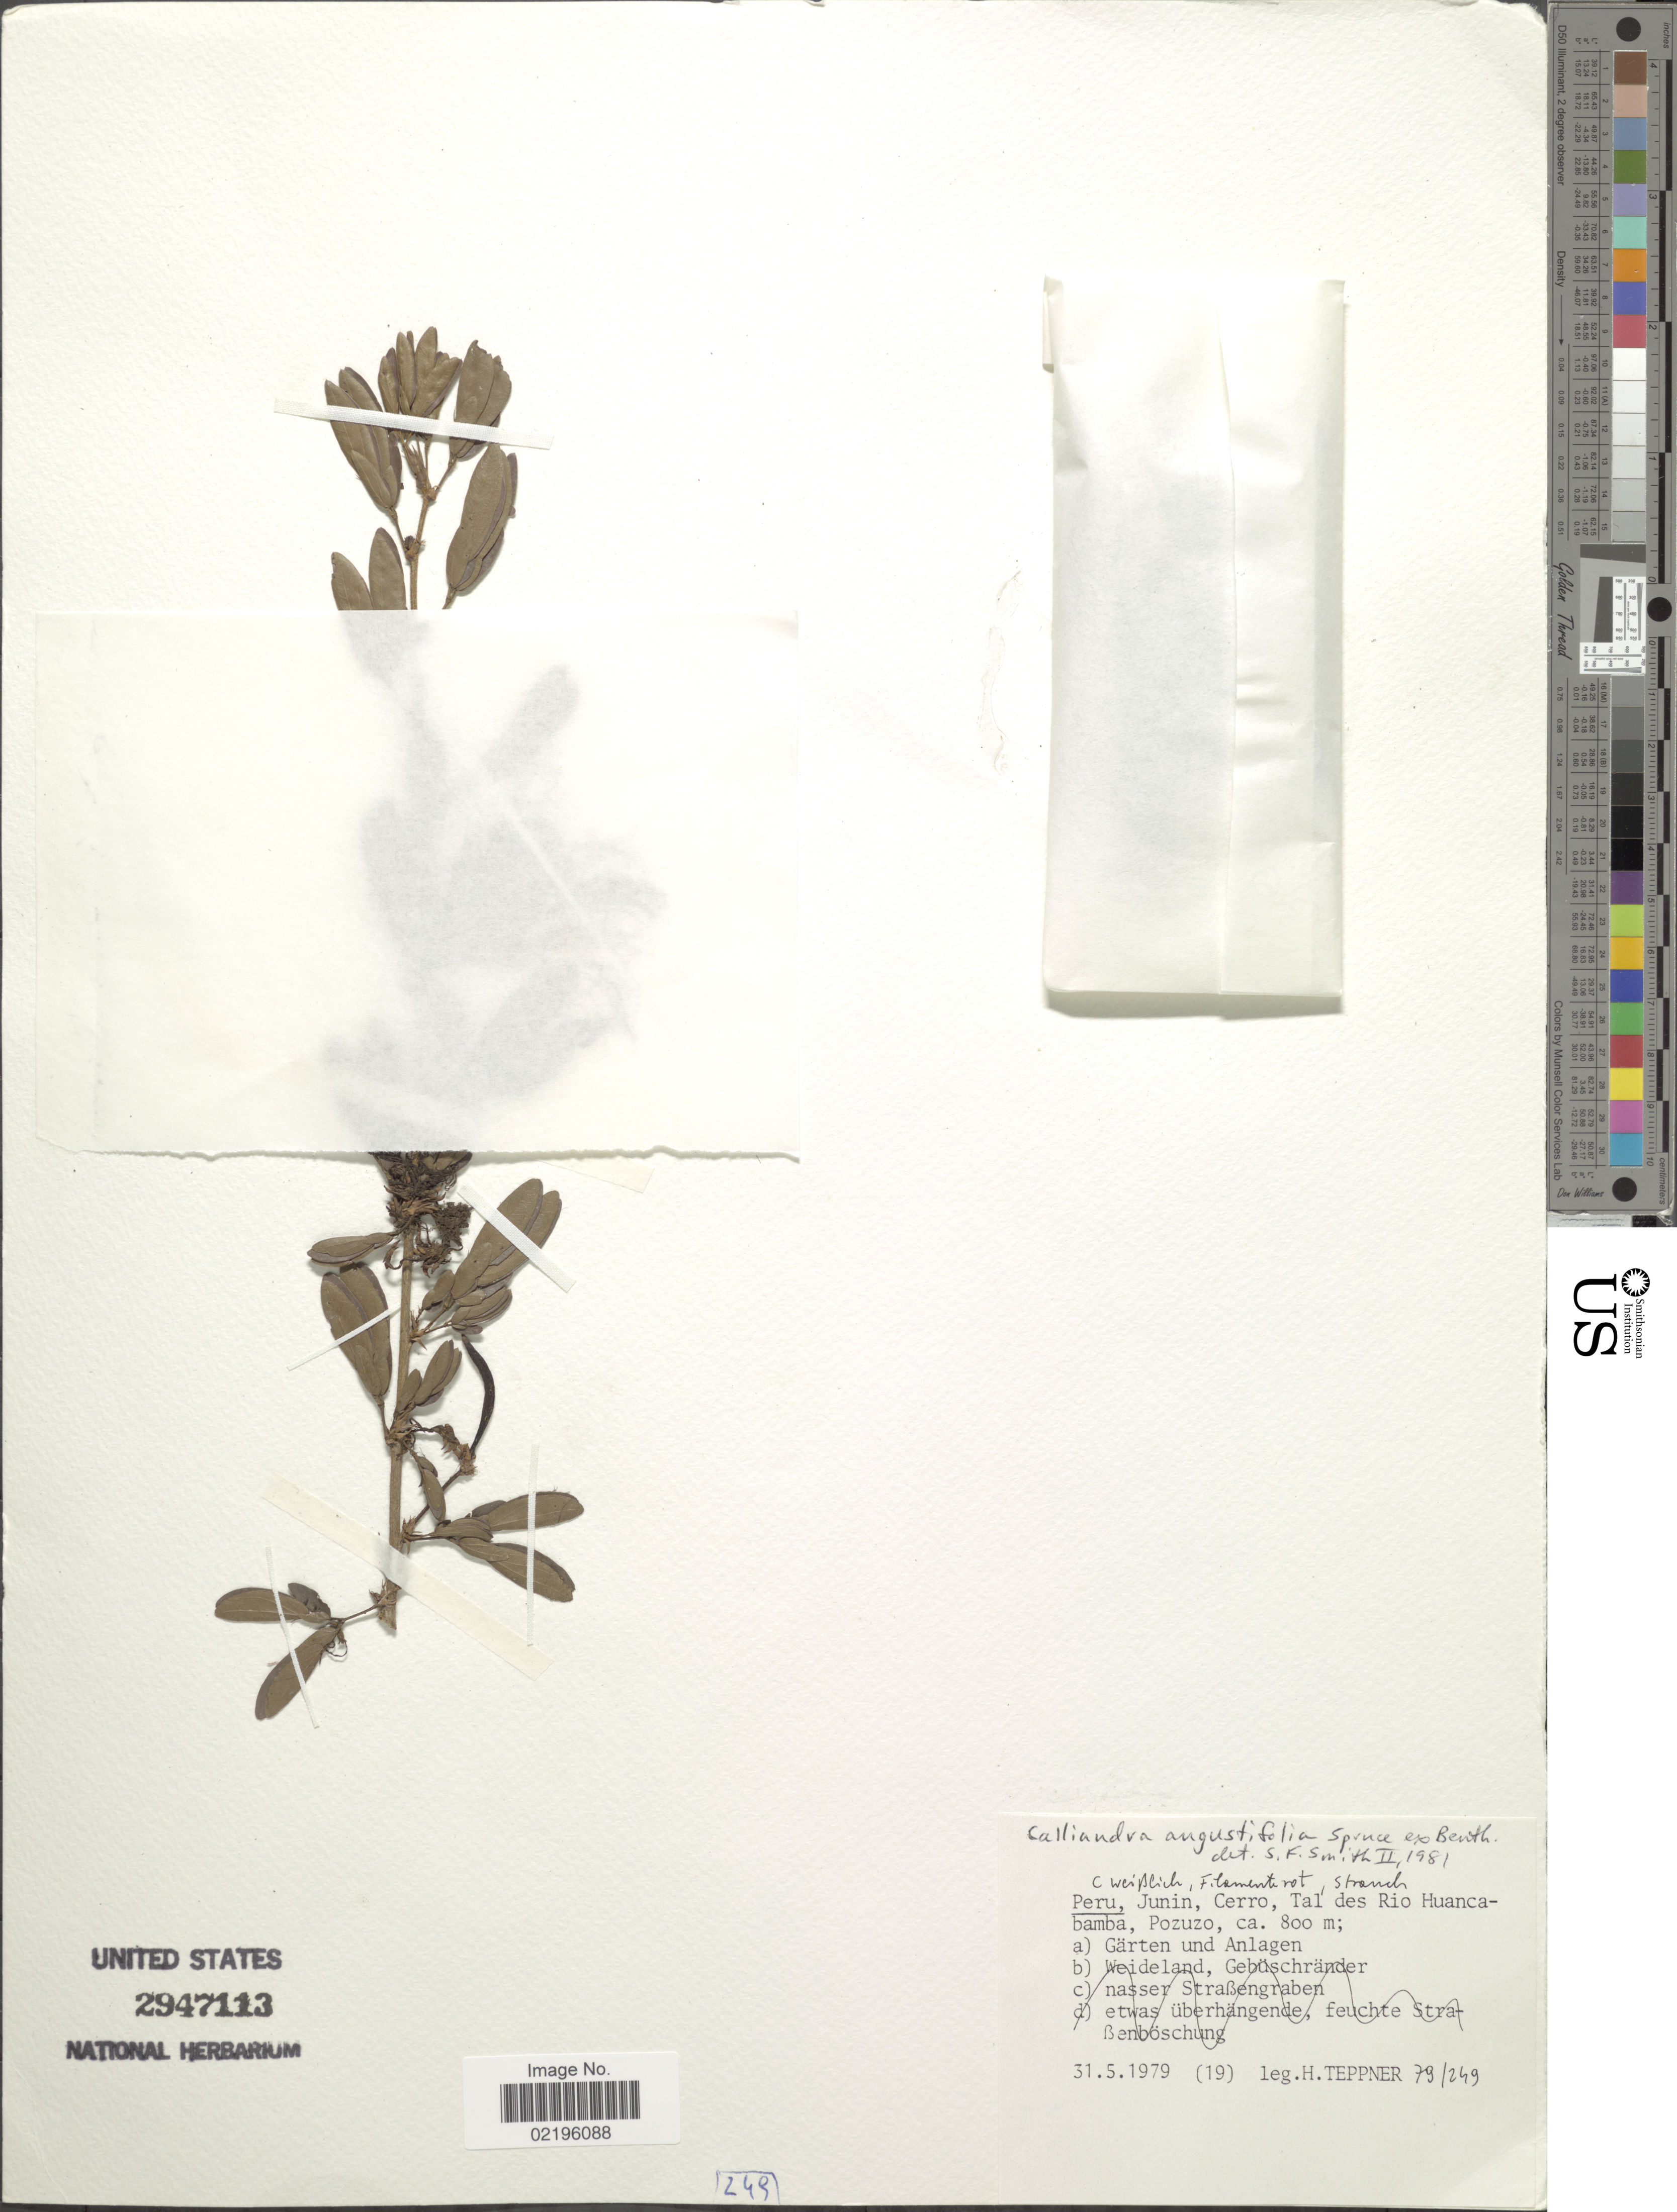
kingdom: Plantae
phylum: Tracheophyta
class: Magnoliopsida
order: Fabales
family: Fabaceae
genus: Calliandra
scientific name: Calliandra angustifolia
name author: Spruce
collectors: H. Teppner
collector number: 79/249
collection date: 1979-05-31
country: Peru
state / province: Junín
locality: Cerro, Tal des Rio Huancabamba, Pozuzo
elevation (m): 800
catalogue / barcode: US 2947113